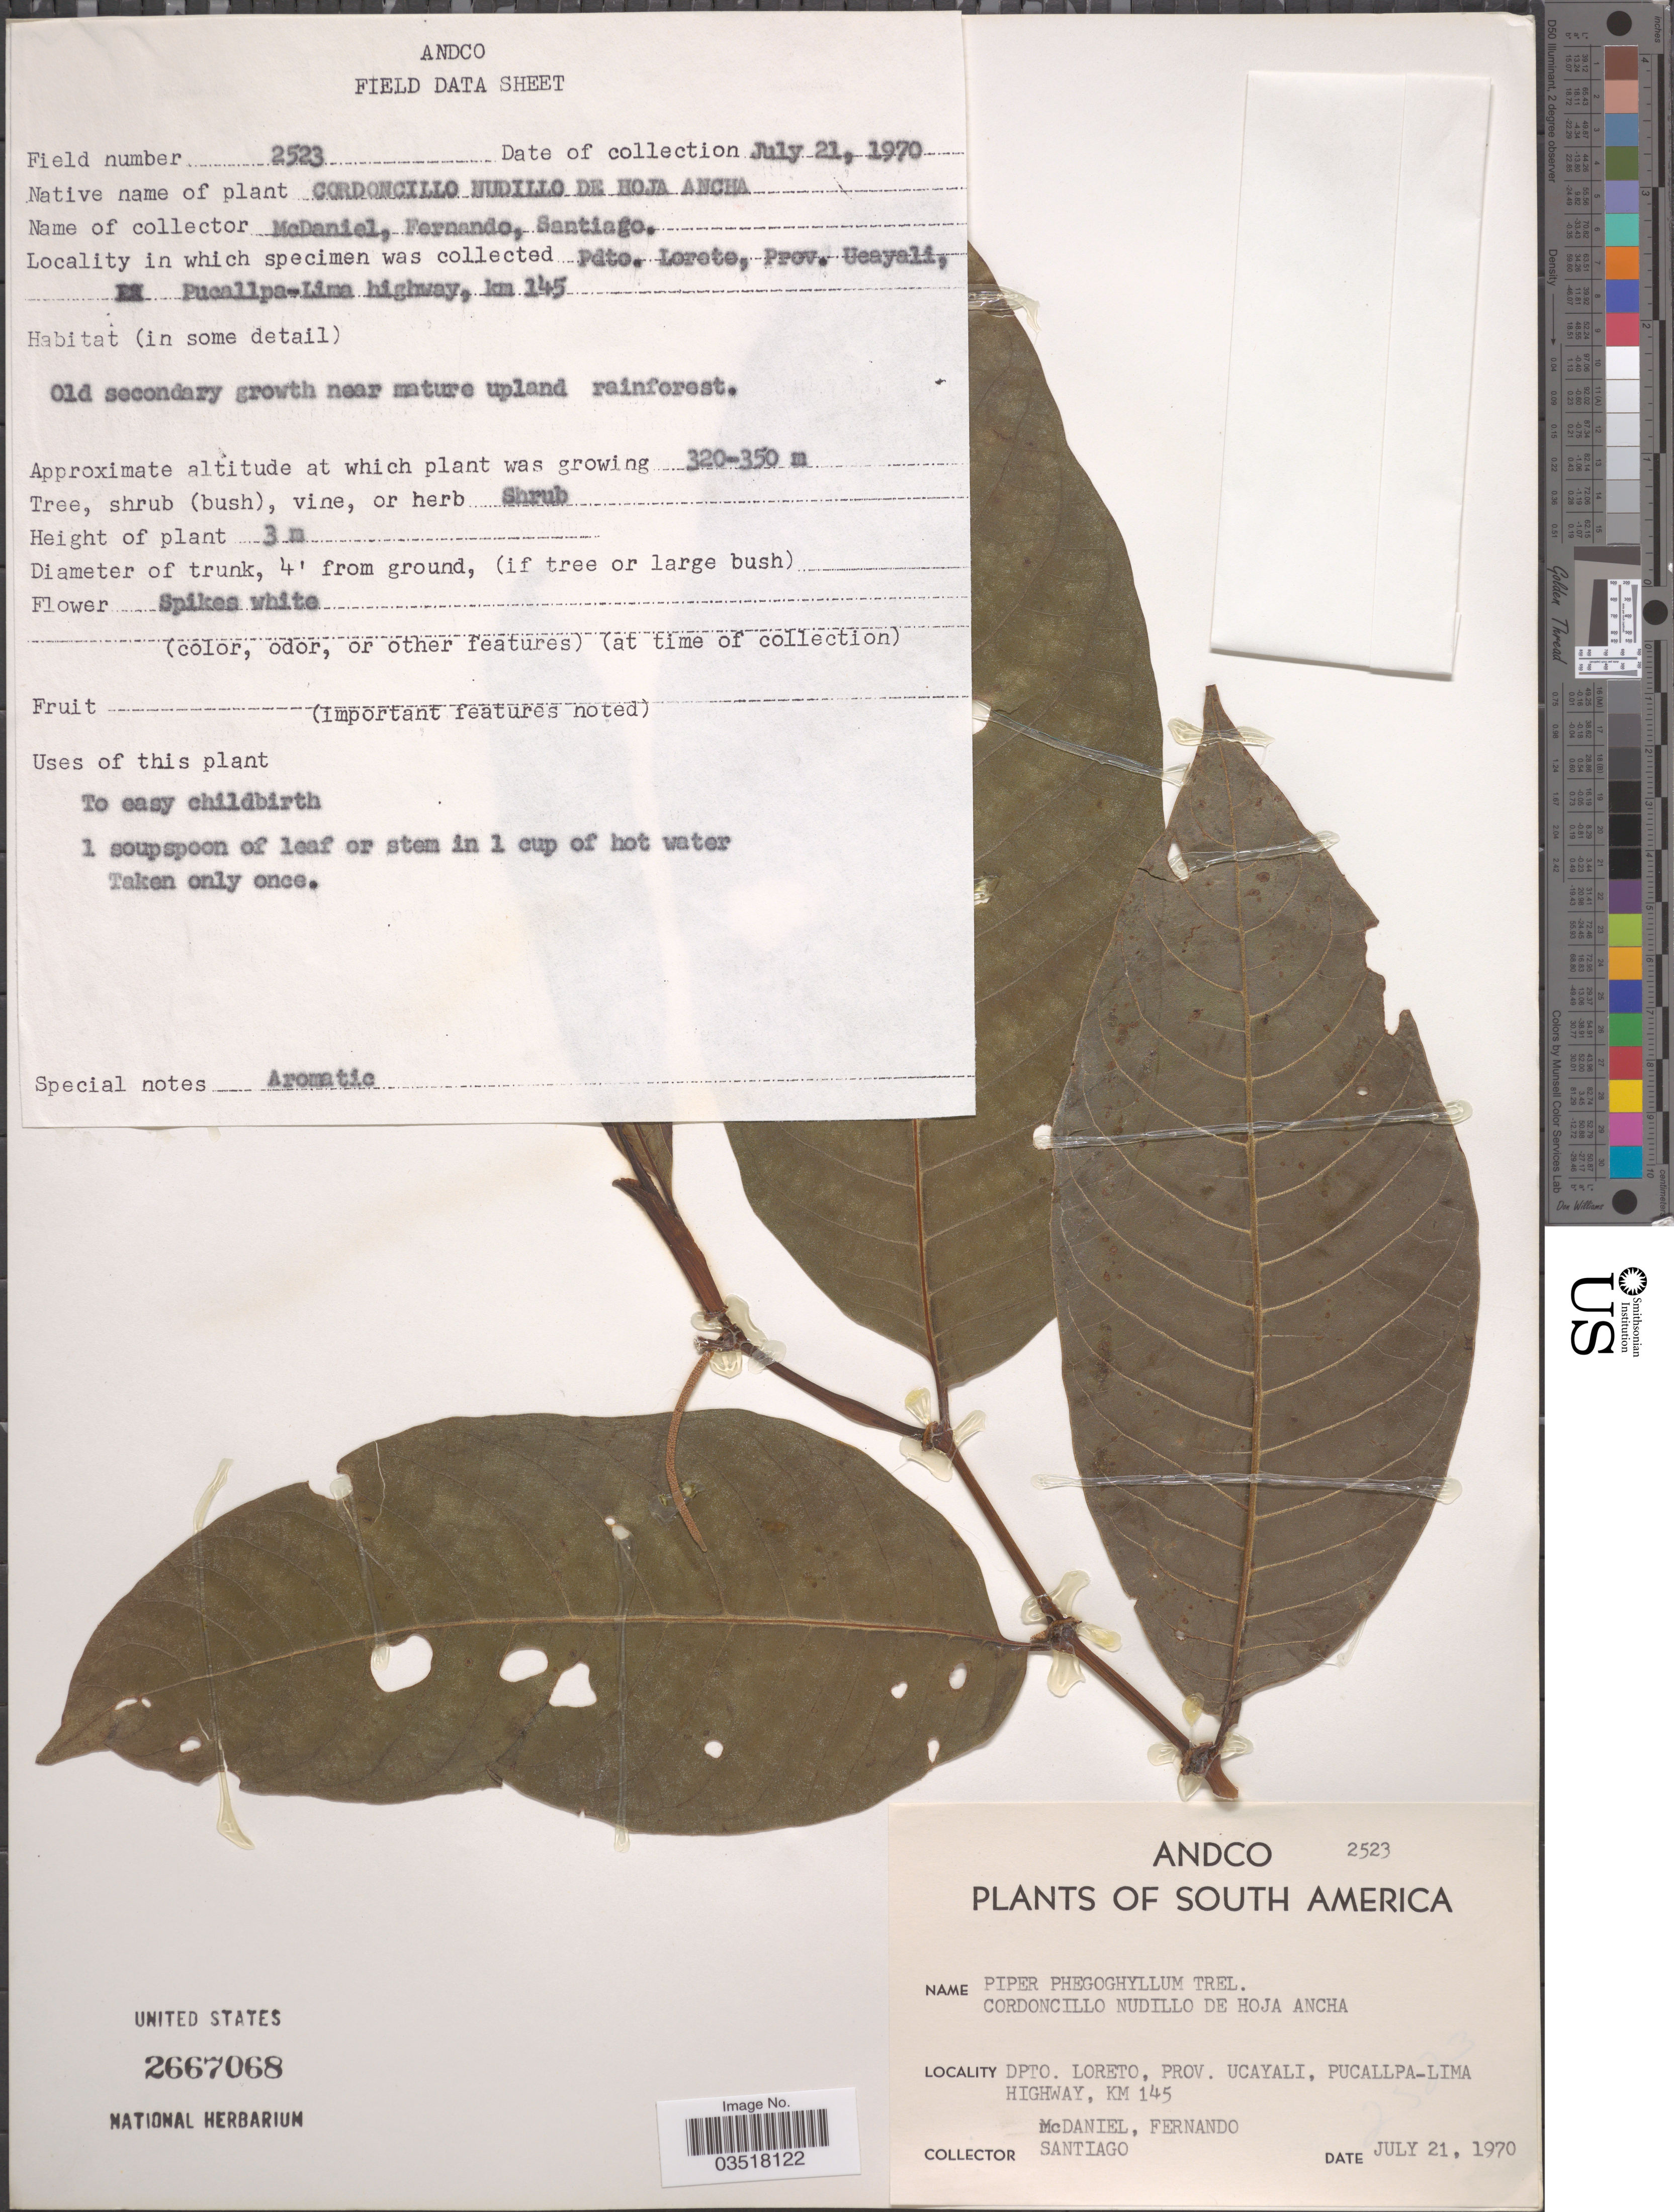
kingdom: Plantae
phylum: Tracheophyta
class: Magnoliopsida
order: Piperales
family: Piperaceae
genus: Piper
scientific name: Piper casapiense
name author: C. DC.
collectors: -- McDaniel, -- Fernando & -. Santiago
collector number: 2523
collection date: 1970-07-21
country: Peru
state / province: Loreto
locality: Dpto. Loreto, Prov. Ucayali, Pucallpa-Lima Highway, Km 145.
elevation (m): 320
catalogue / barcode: US 2667068